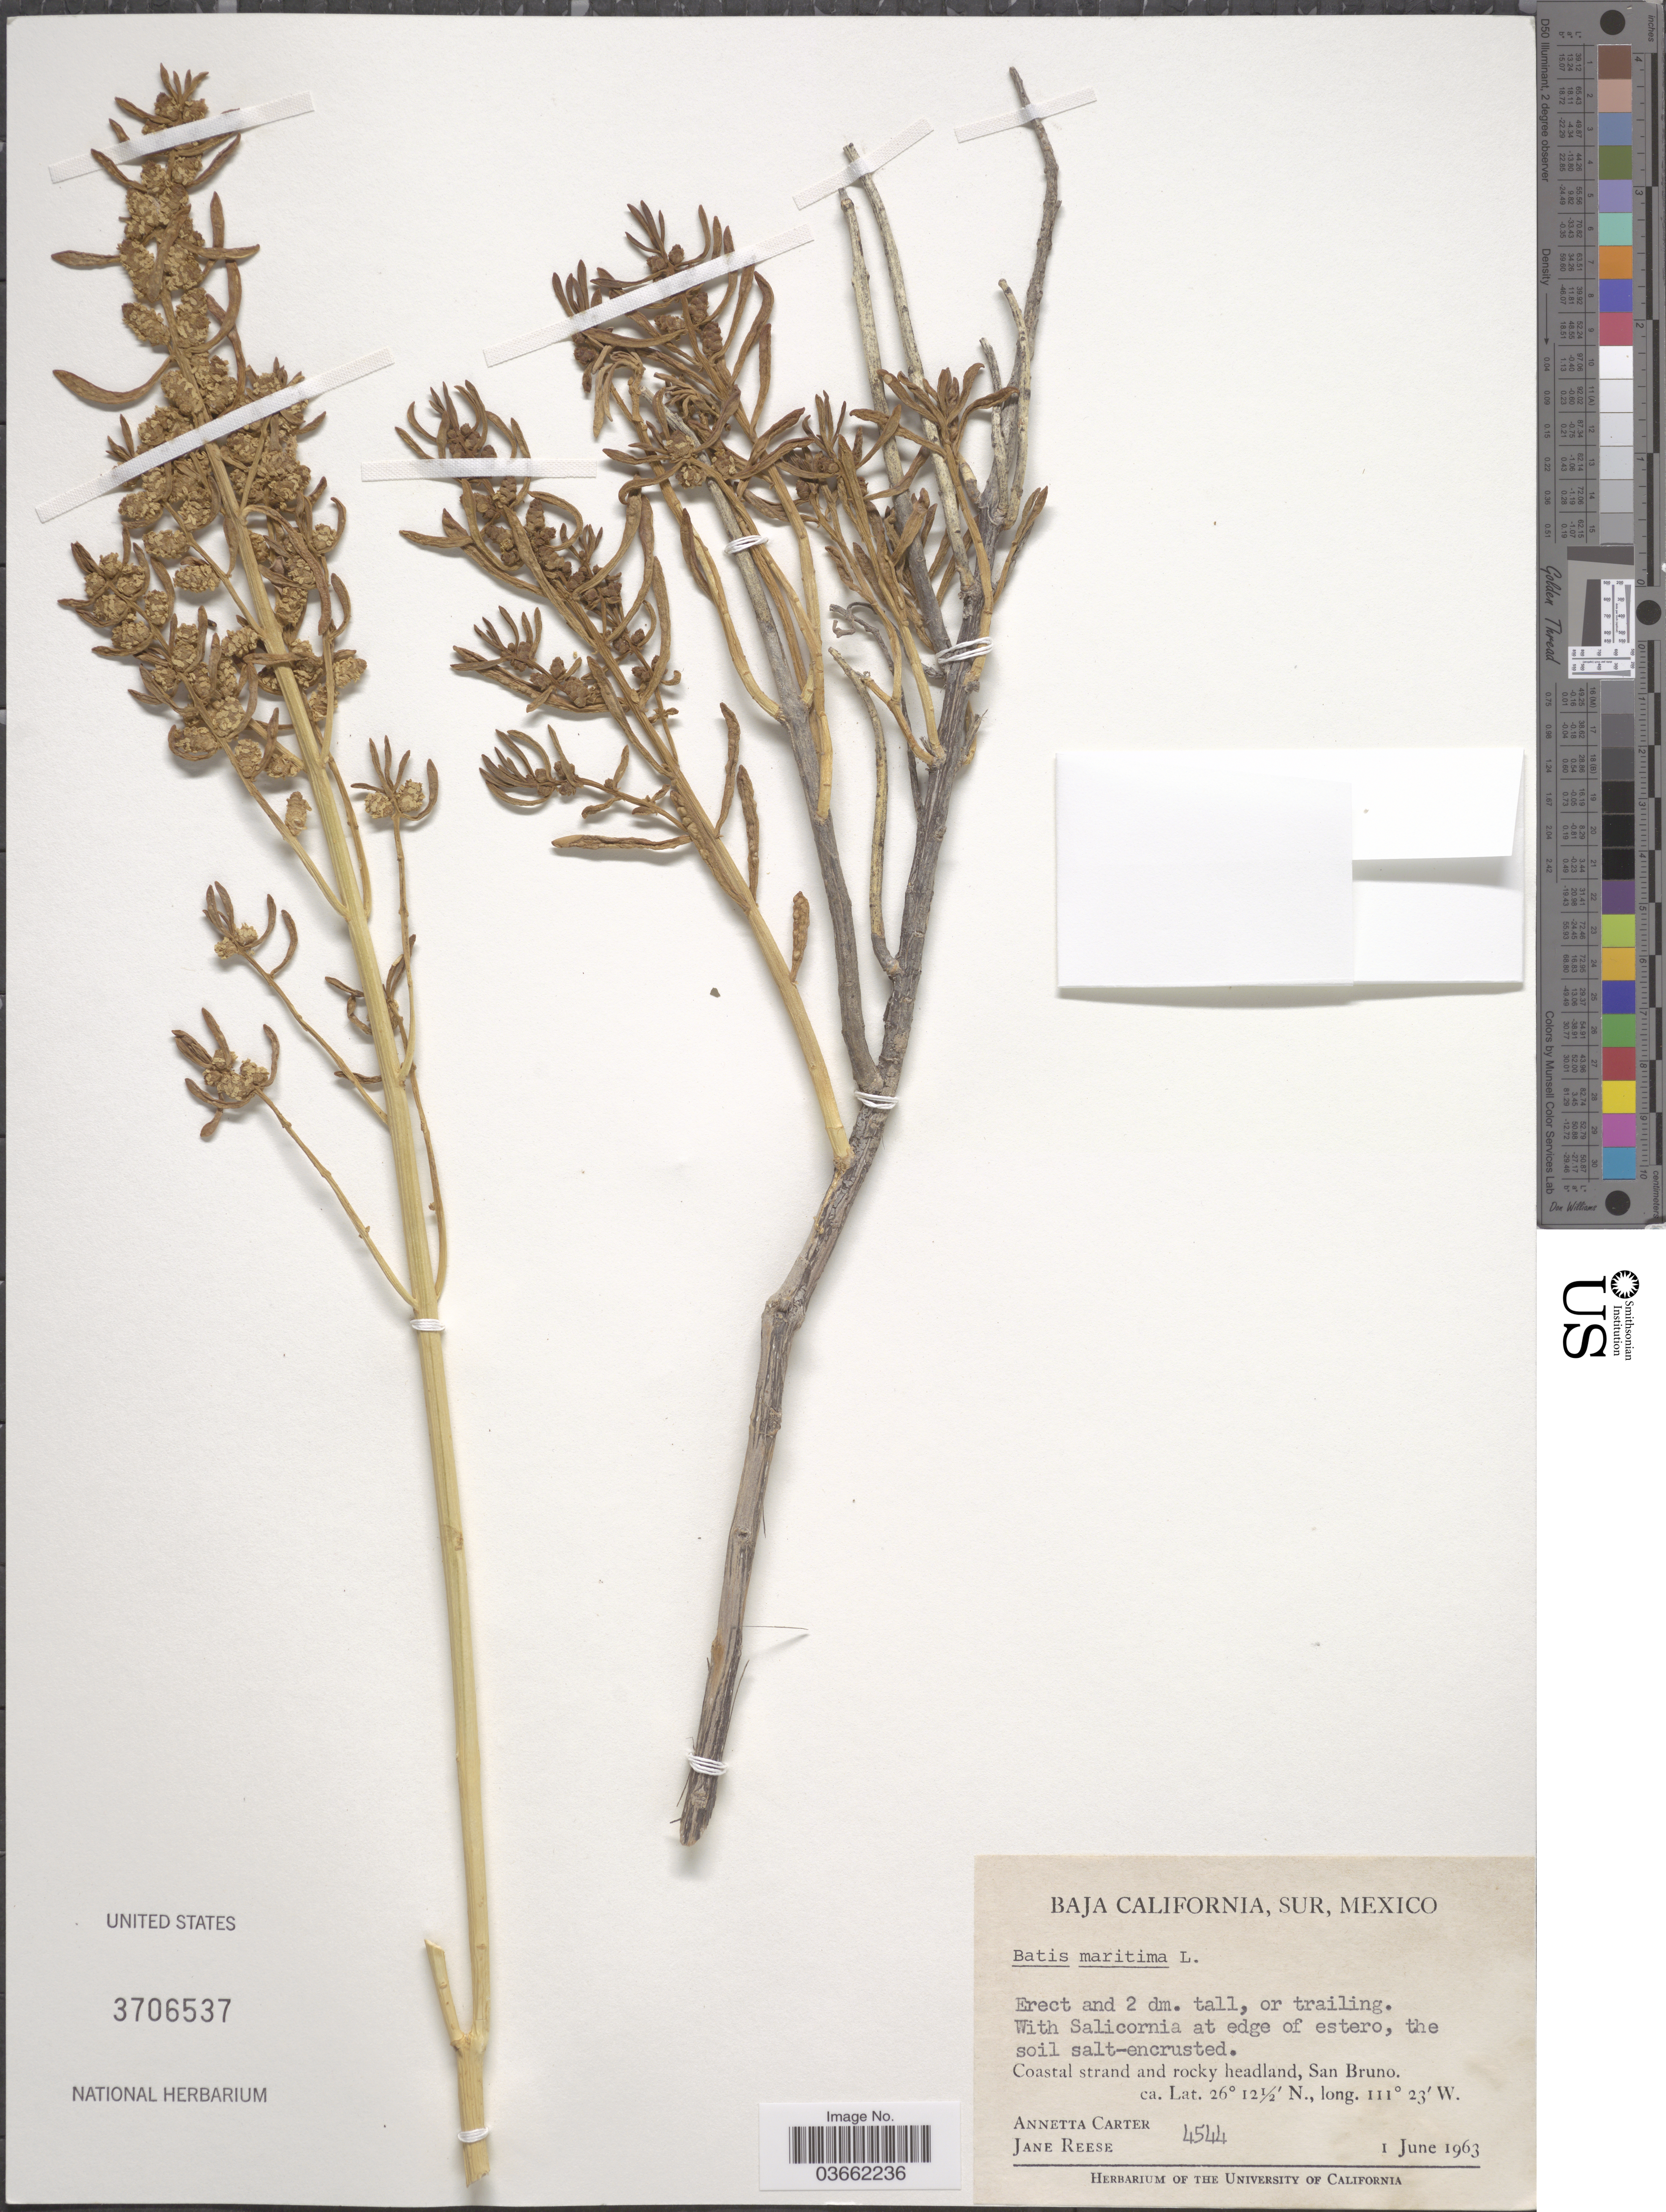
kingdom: Plantae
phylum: Tracheophyta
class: Magnoliopsida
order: Brassicales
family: Bataceae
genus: Batis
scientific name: Batis maritima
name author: L.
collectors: A. Carter & J. Reese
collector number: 4544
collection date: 1963-06-01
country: Mexico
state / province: Baja California Sur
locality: San Bruno.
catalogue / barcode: US 3706537